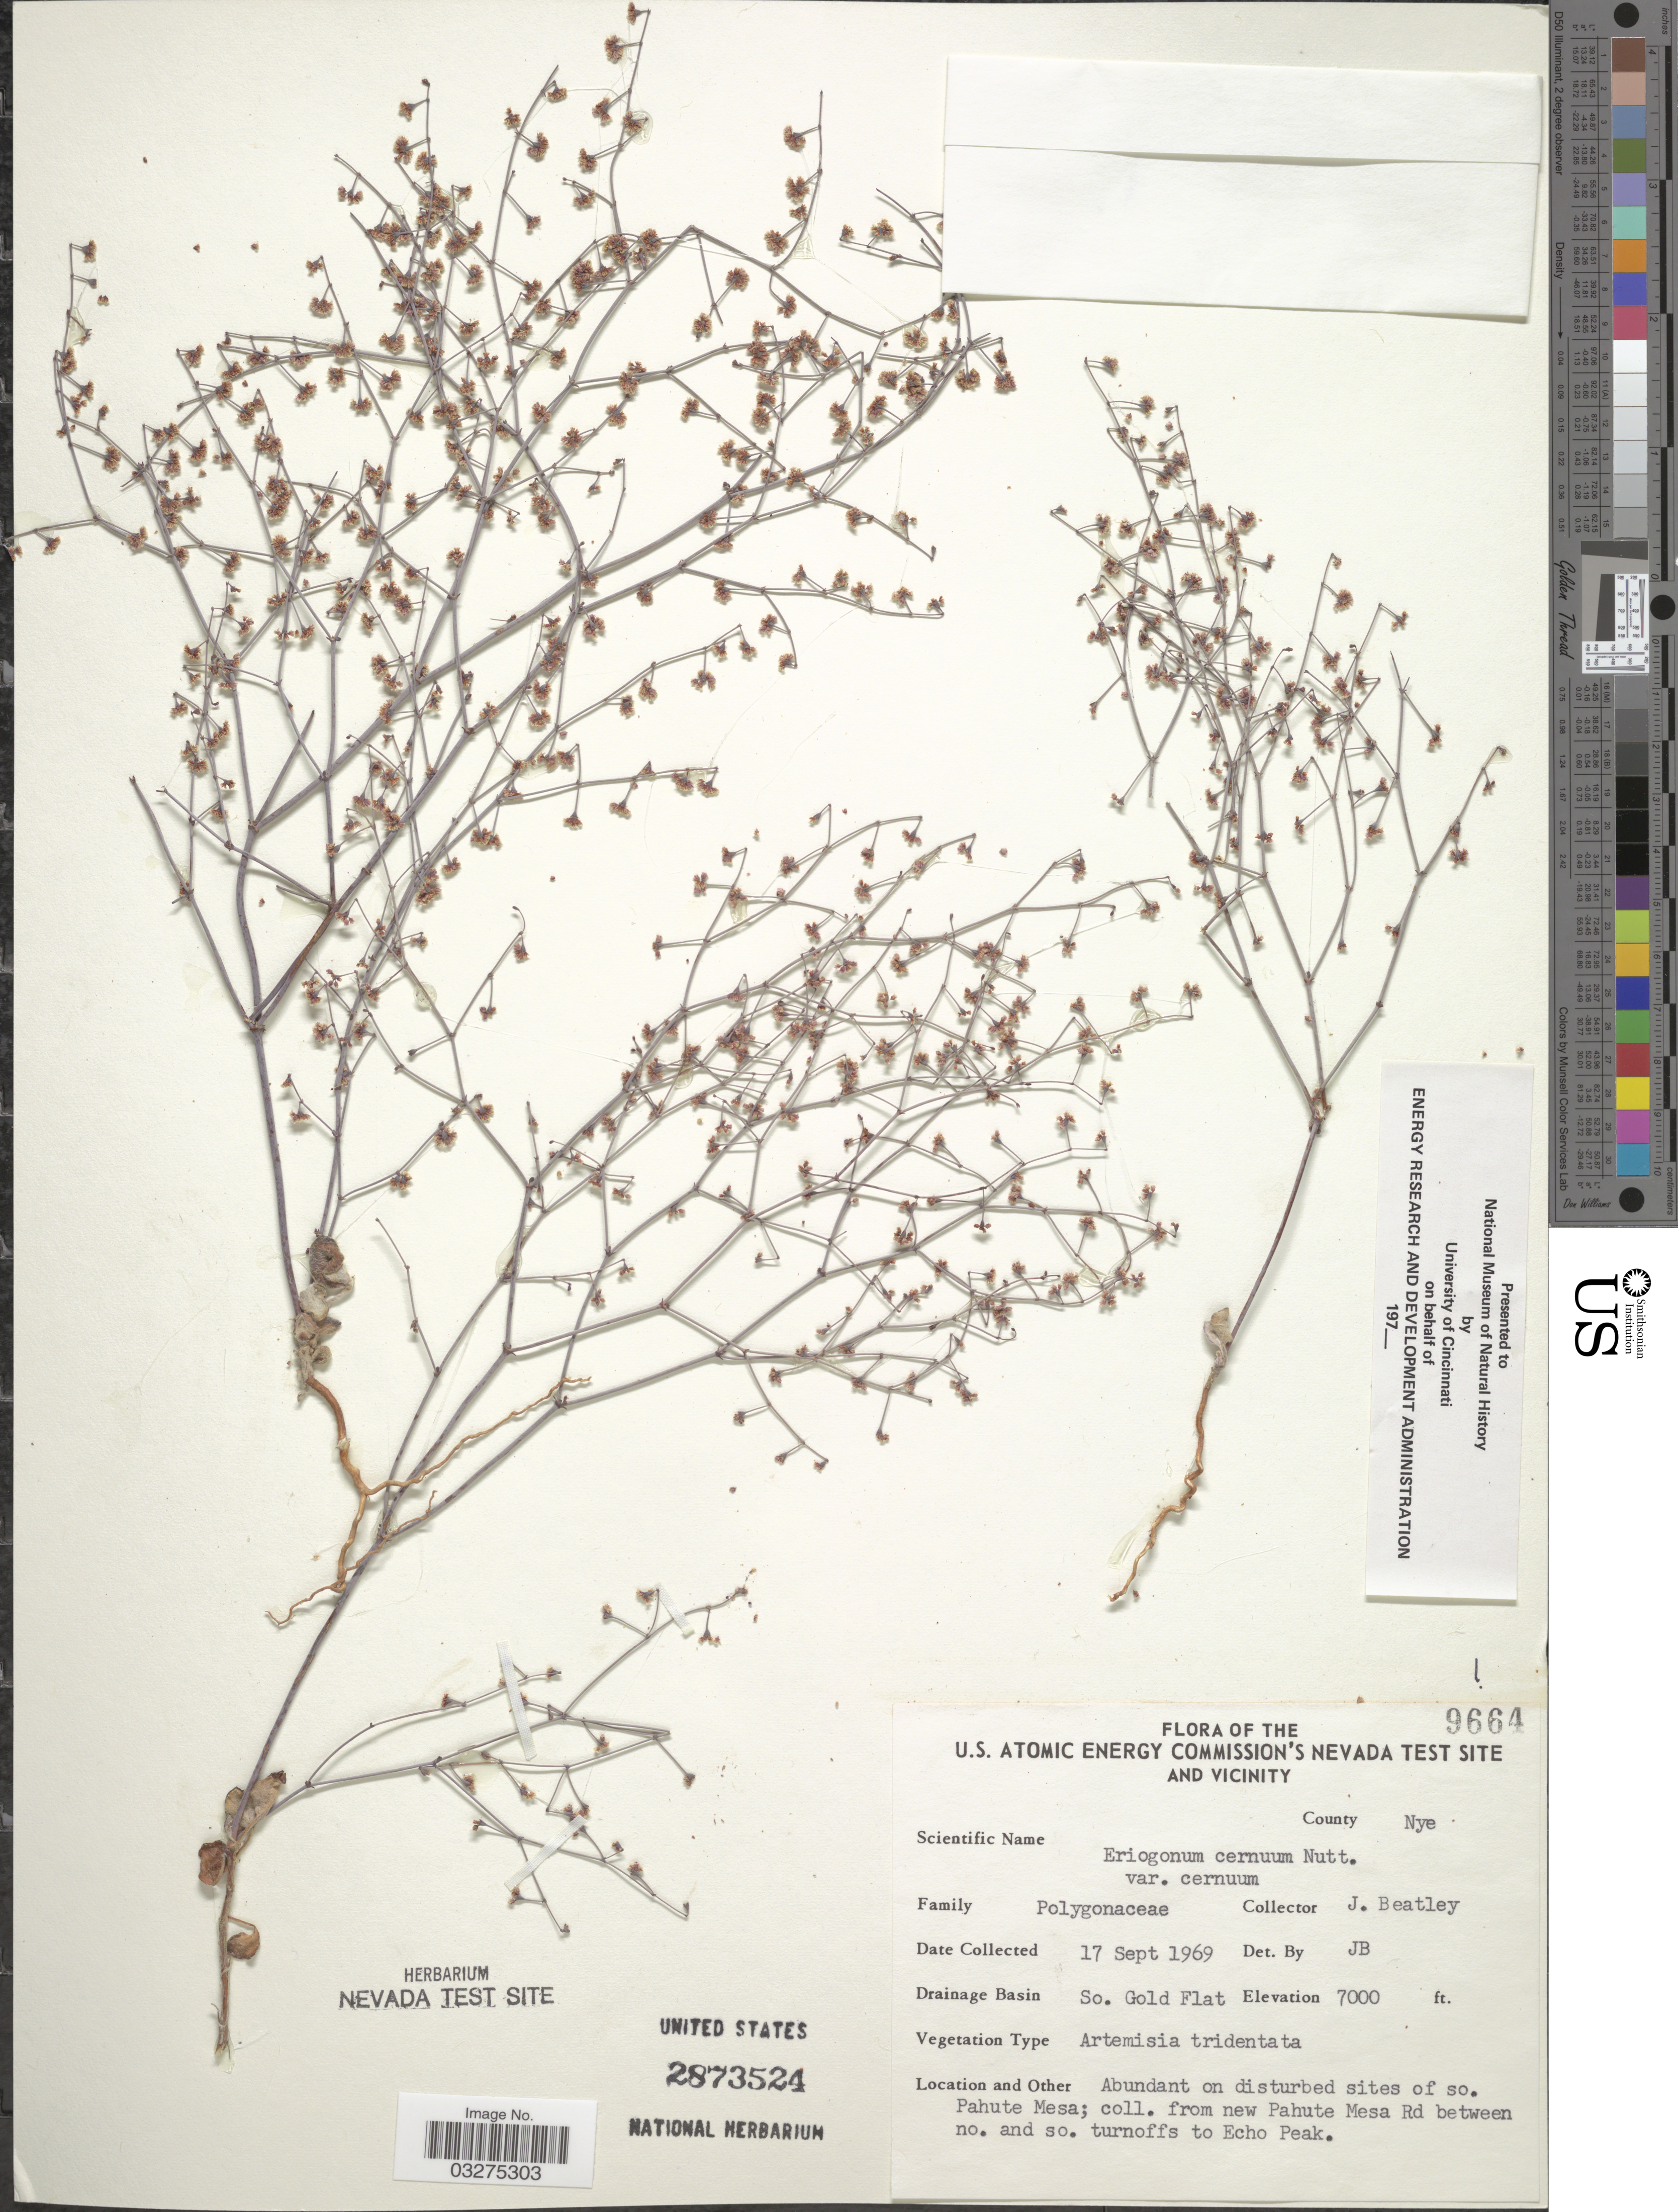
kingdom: Plantae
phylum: Tracheophyta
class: Magnoliopsida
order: Caryophyllales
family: Polygonaceae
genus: Eriogonum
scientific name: Eriogonum cernuum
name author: Nutt.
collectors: J. C. Beatley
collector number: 9664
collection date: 1969-09-17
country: United States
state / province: Nevada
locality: U.S. Atomic Energy Commission's Nevada Test Site and Vicinity. County Nye. Drainage Basin So. Gold Flat. Abundant on disturbed sites of so. Pahute Mesa; coll. from new Pahute Mesa Rd between no. and so. turnoffs to Echo Peak.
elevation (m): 2134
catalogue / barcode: US 2873524